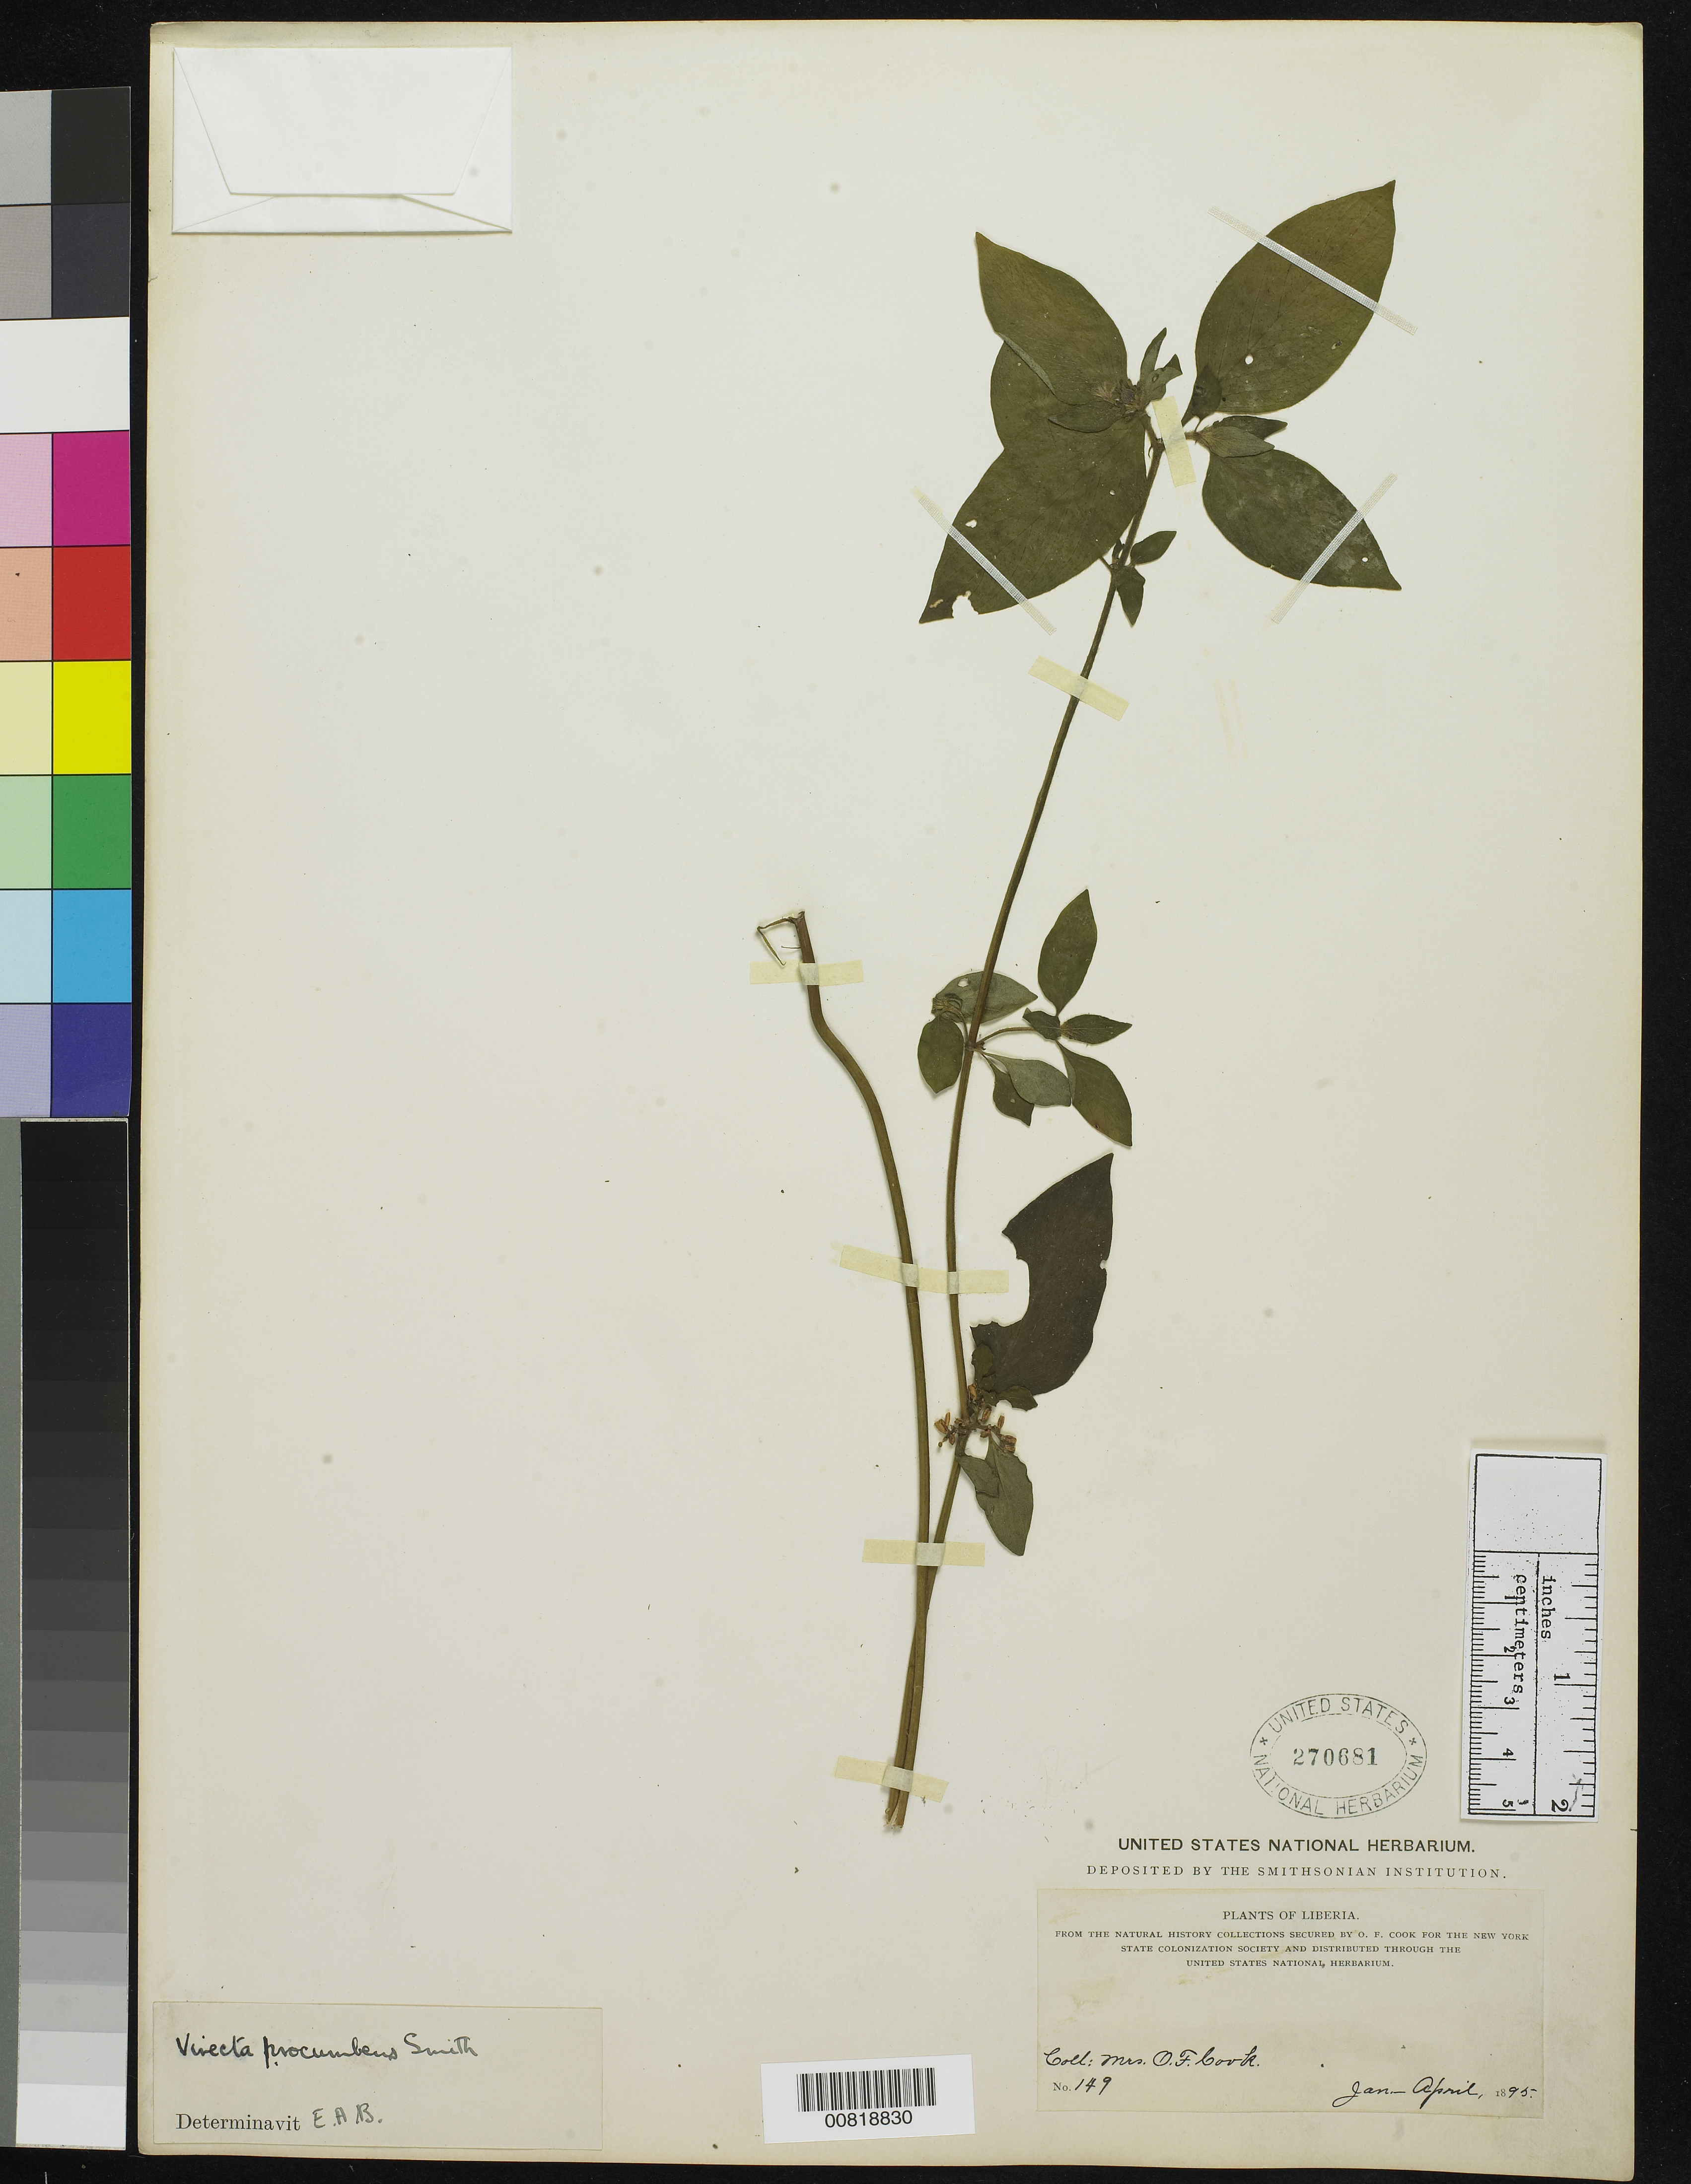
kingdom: Plantae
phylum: Tracheophyta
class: Magnoliopsida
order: Gentianales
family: Rubiaceae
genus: Virectaria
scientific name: Virectaria procumbens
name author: (Sm.) Bremek.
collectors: Alice C. Cook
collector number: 149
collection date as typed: Jan 1895 to -- Apr 1895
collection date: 1895-01/1895-04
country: Liberia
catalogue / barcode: US 270681